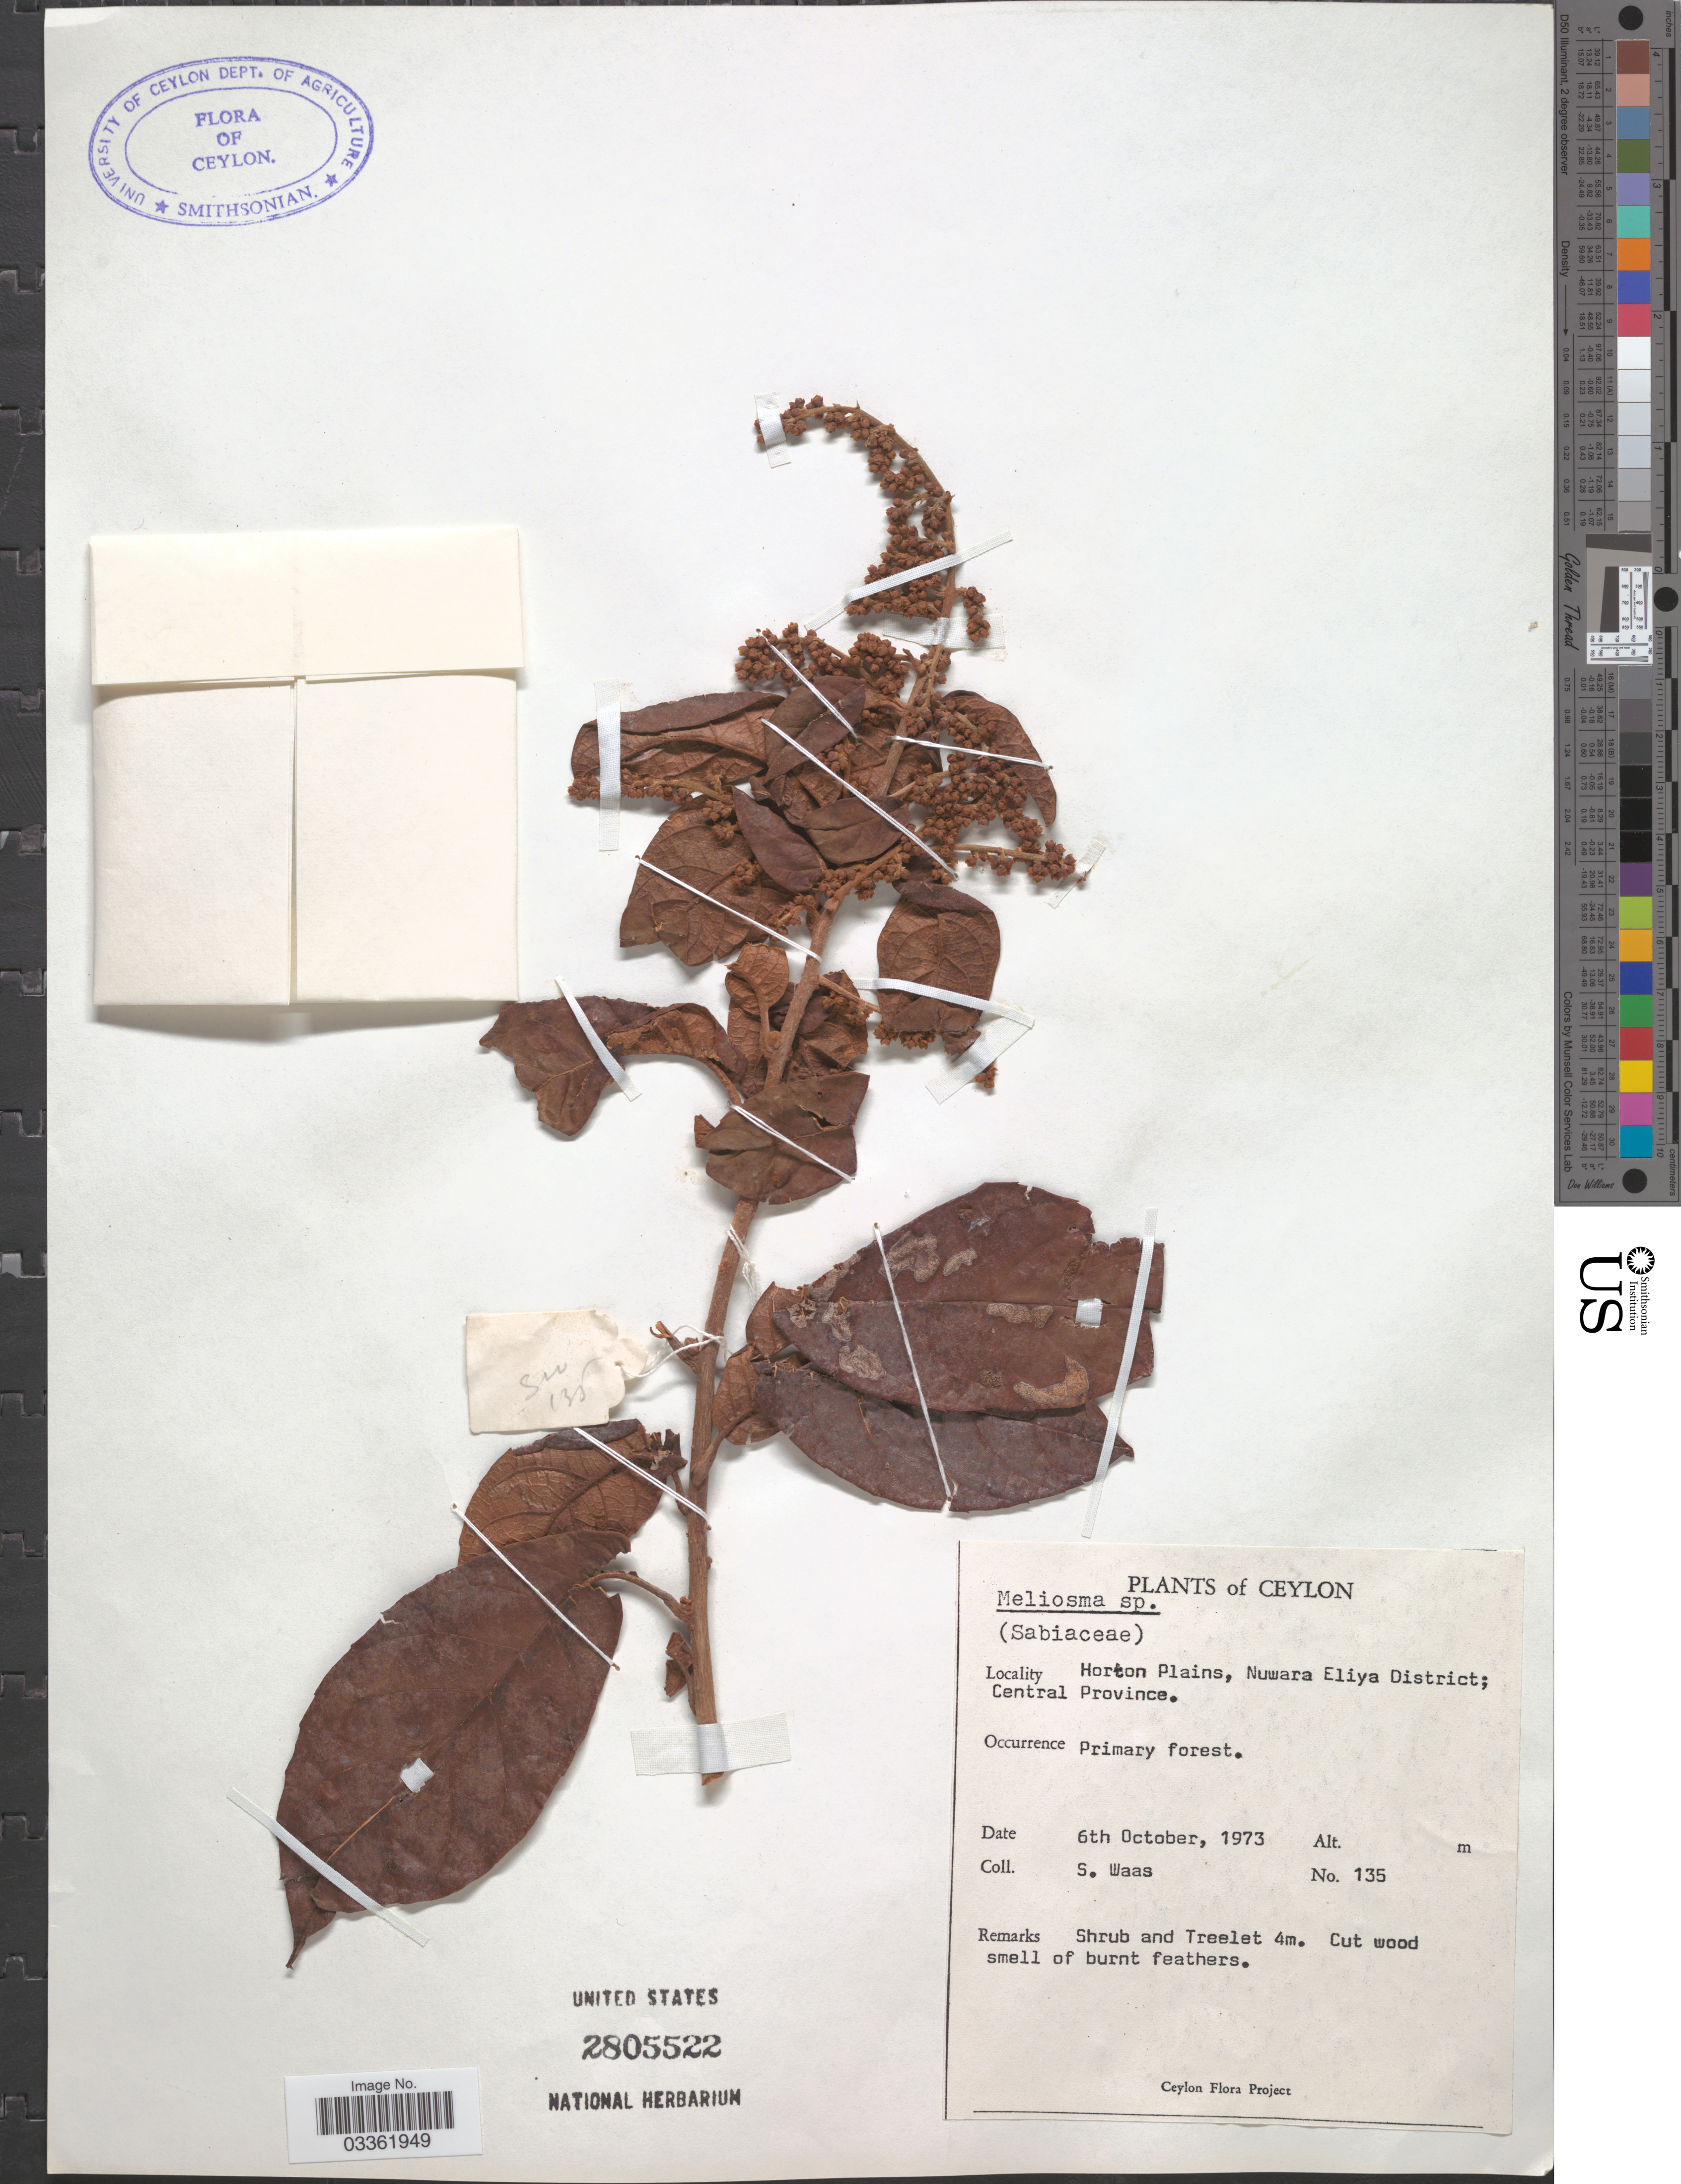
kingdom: Plantae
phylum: Tracheophyta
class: Magnoliopsida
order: Proteales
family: Sabiaceae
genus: Meliosma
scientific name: Meliosma sp.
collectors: S. Waas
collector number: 135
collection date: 1973-10-06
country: Sri Lanka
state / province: Central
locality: Ceylon, Horton Plains, Nuwara Eliya District.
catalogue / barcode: US 2805522